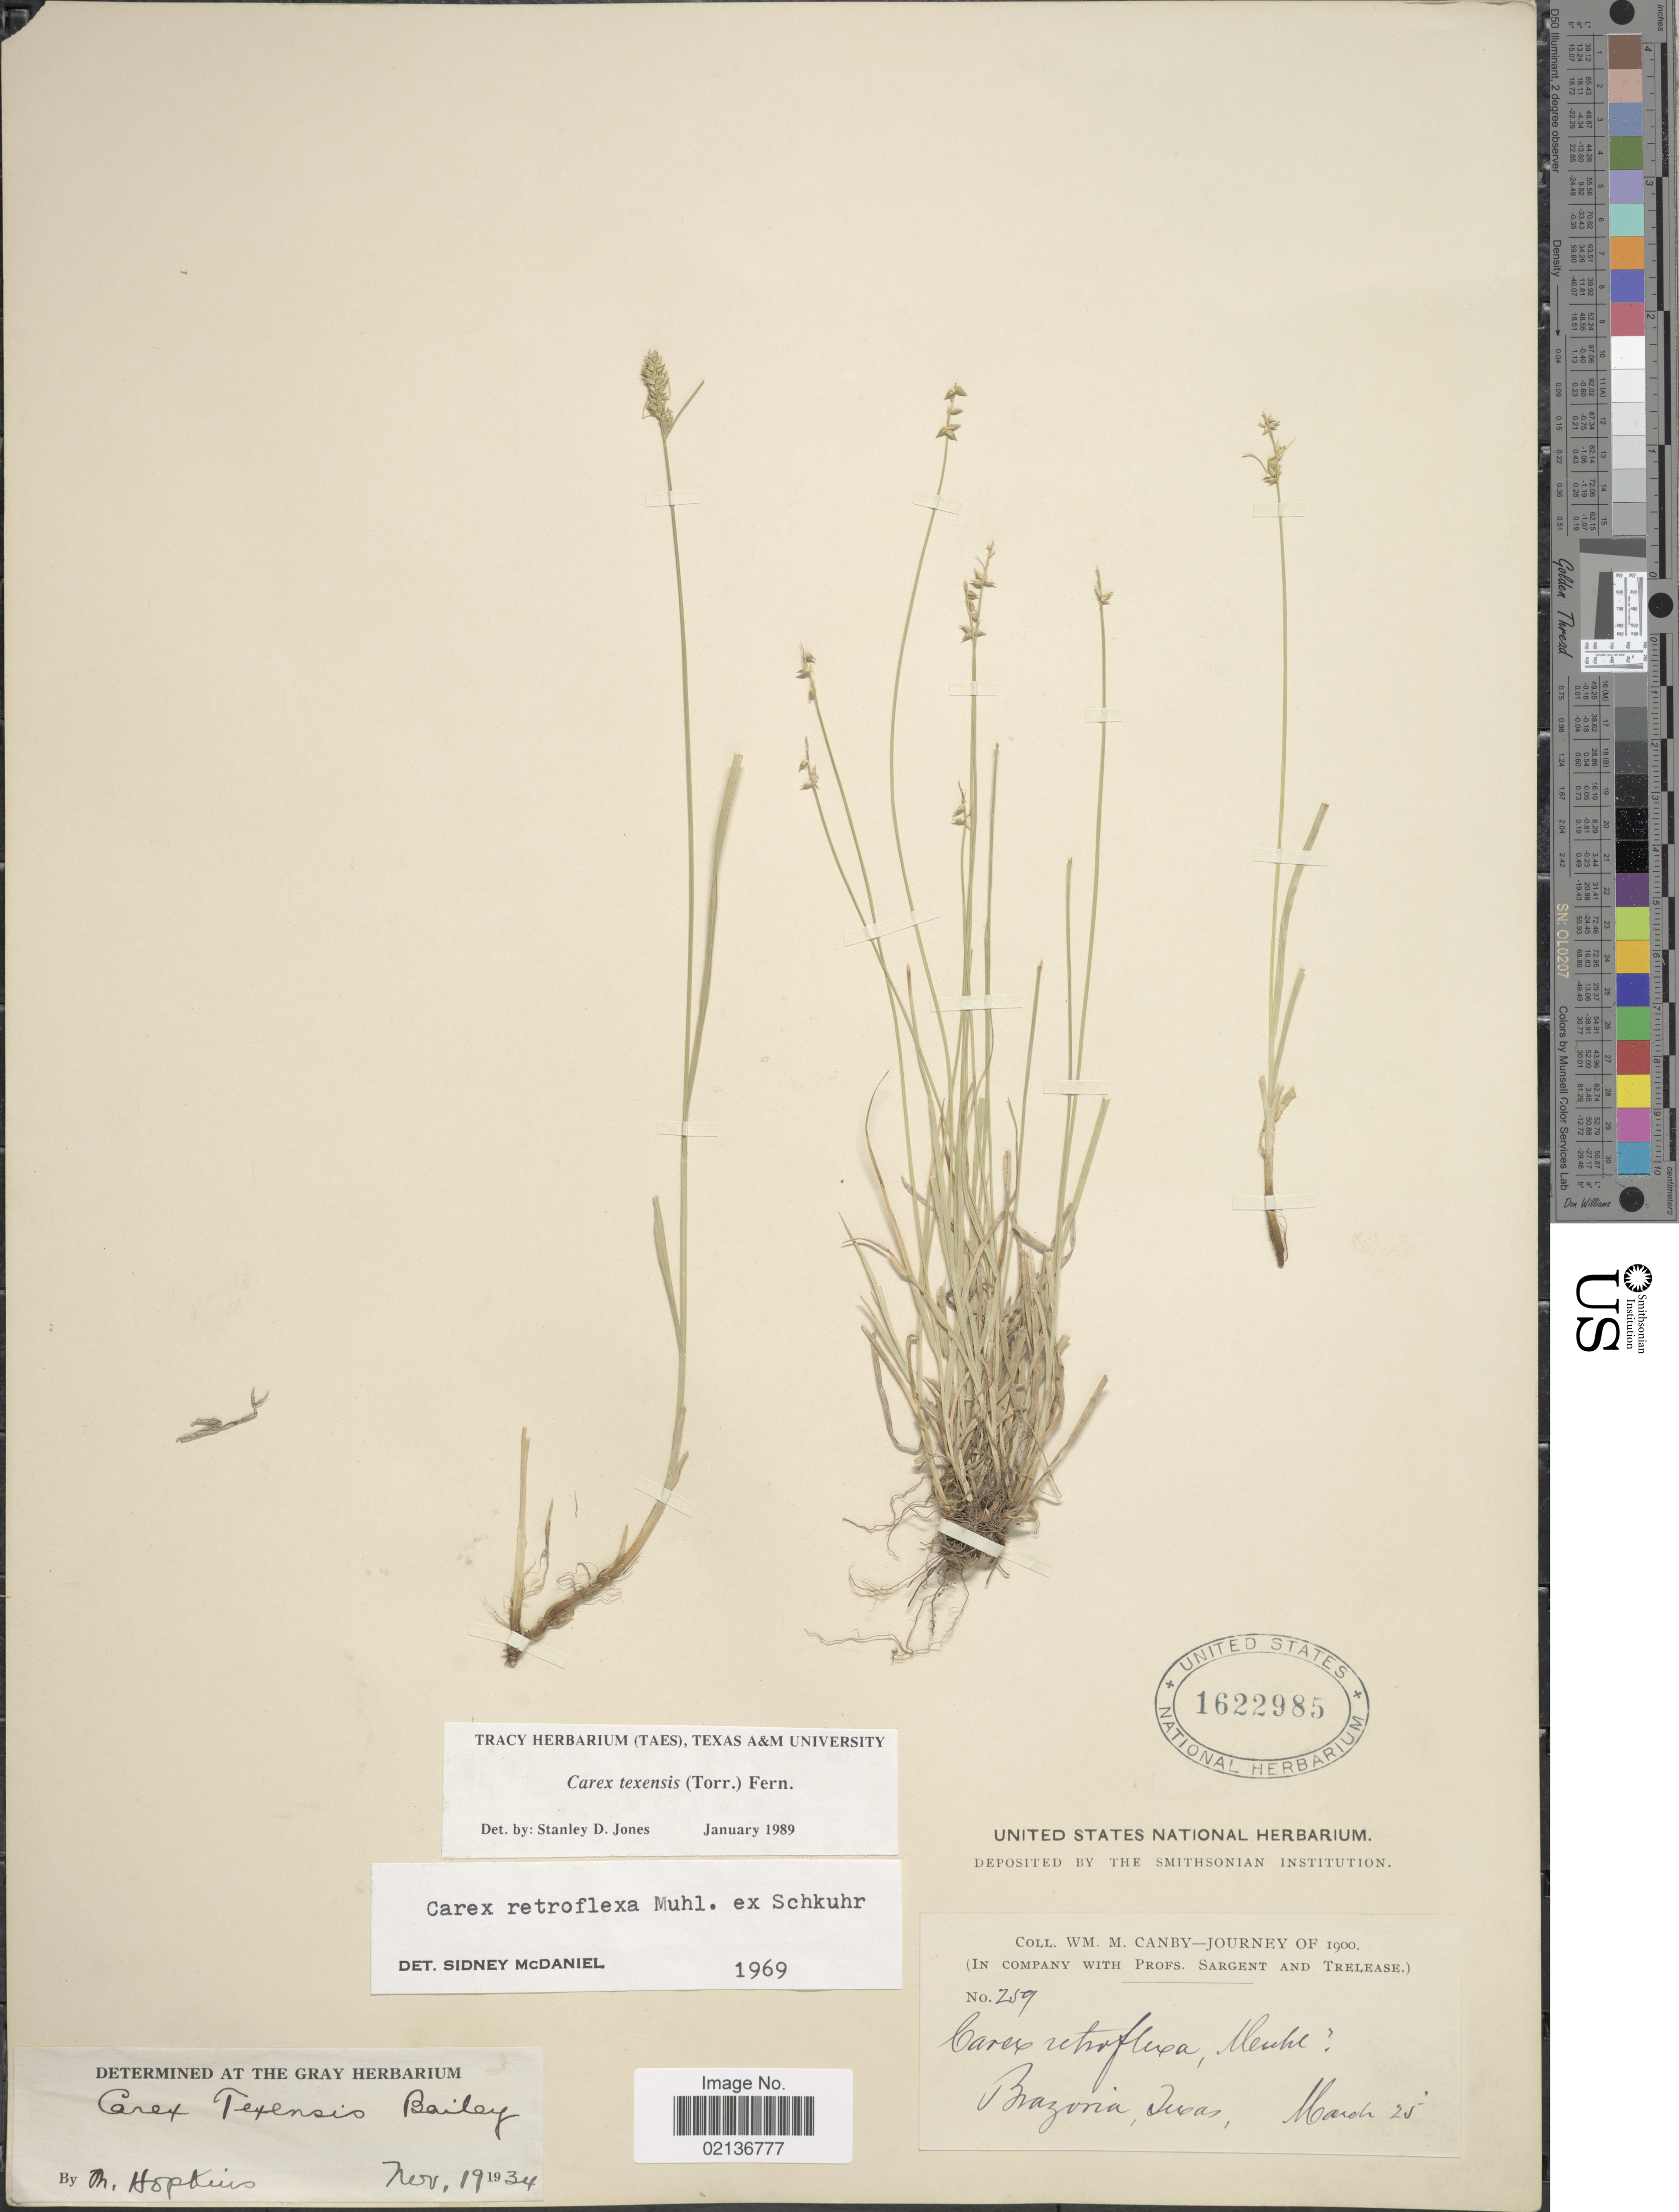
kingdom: Plantae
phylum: Tracheophyta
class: Liliopsida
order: Poales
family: Cyperaceae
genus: Carex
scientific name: Carex texensis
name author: (Torr. ex L.H. Bailey) L.H. Bailey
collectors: W. M. Canby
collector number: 259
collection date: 1900-03-25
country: United States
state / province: Texas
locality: Brazoria, Texas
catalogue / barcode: US 1622985